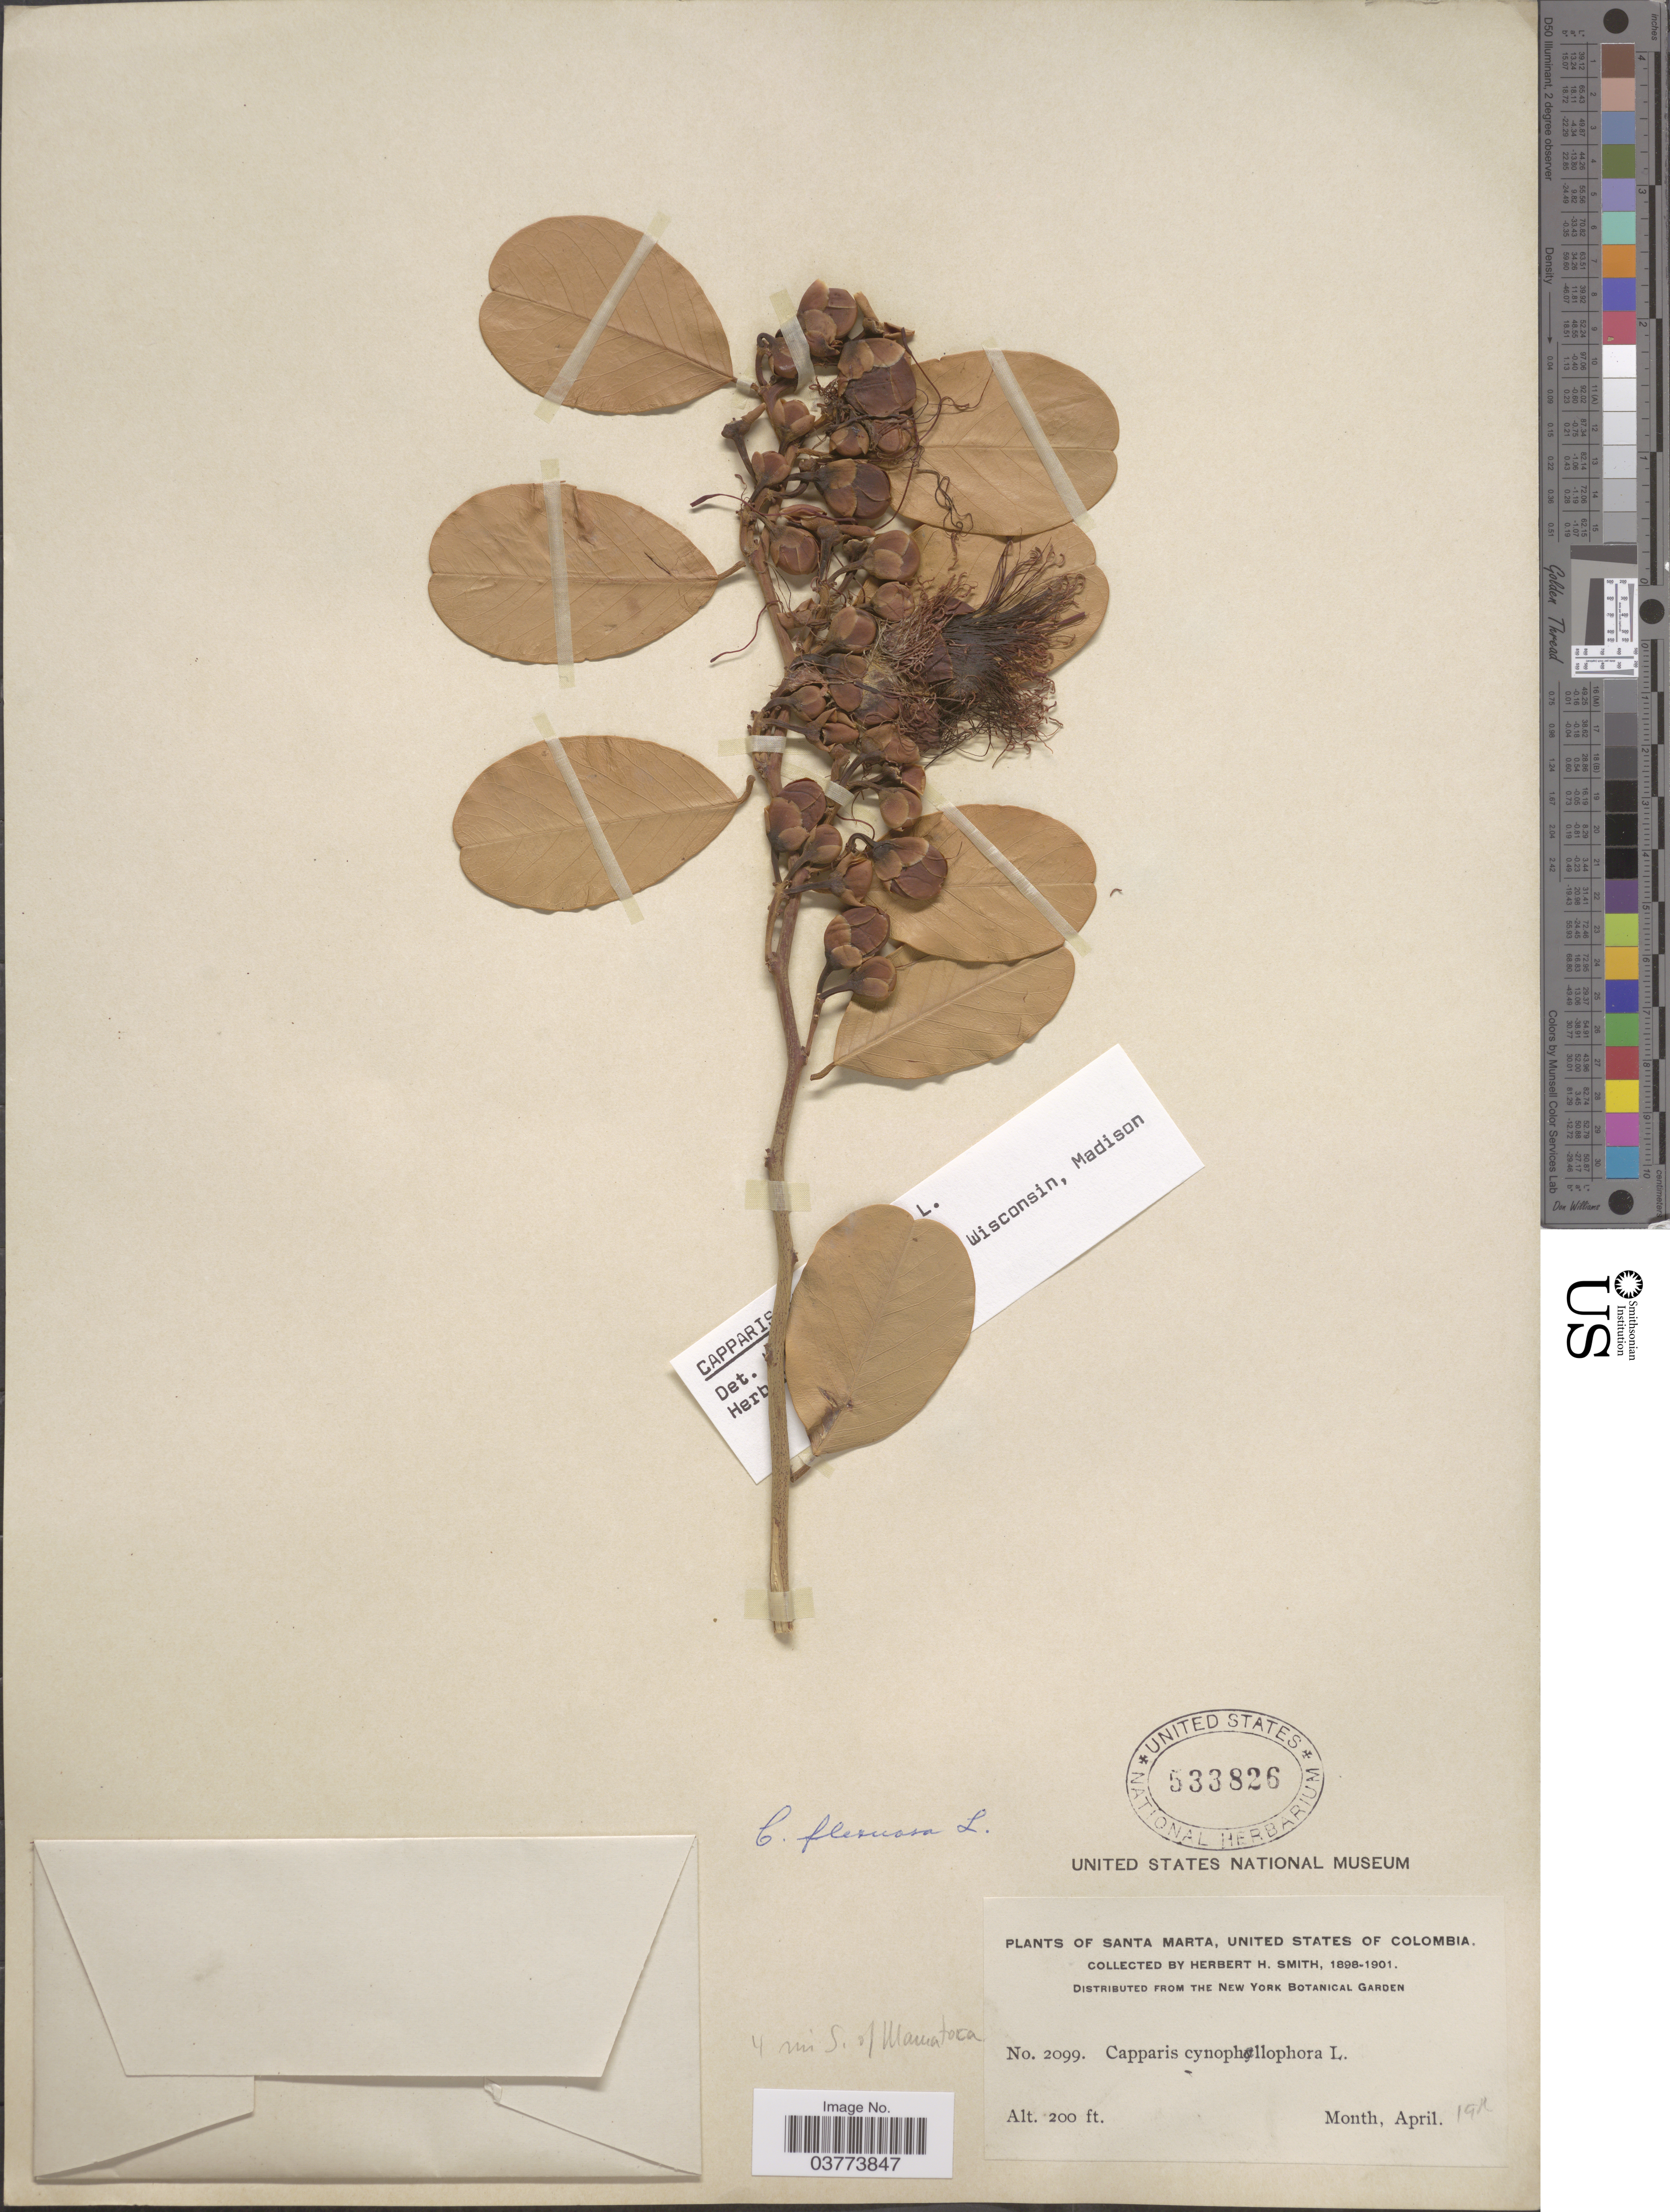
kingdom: Plantae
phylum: Tracheophyta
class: Magnoliopsida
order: Brassicales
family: Capparaceae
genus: Cynophalla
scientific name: Cynophalla flexuosa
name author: (L.) J. Presl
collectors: Herbert H. Smith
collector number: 2099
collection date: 1898-04-19/1901-04-19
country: Colombia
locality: Santa Marta. 4 mi. S. of Mamatoca.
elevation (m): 61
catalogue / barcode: US 533826